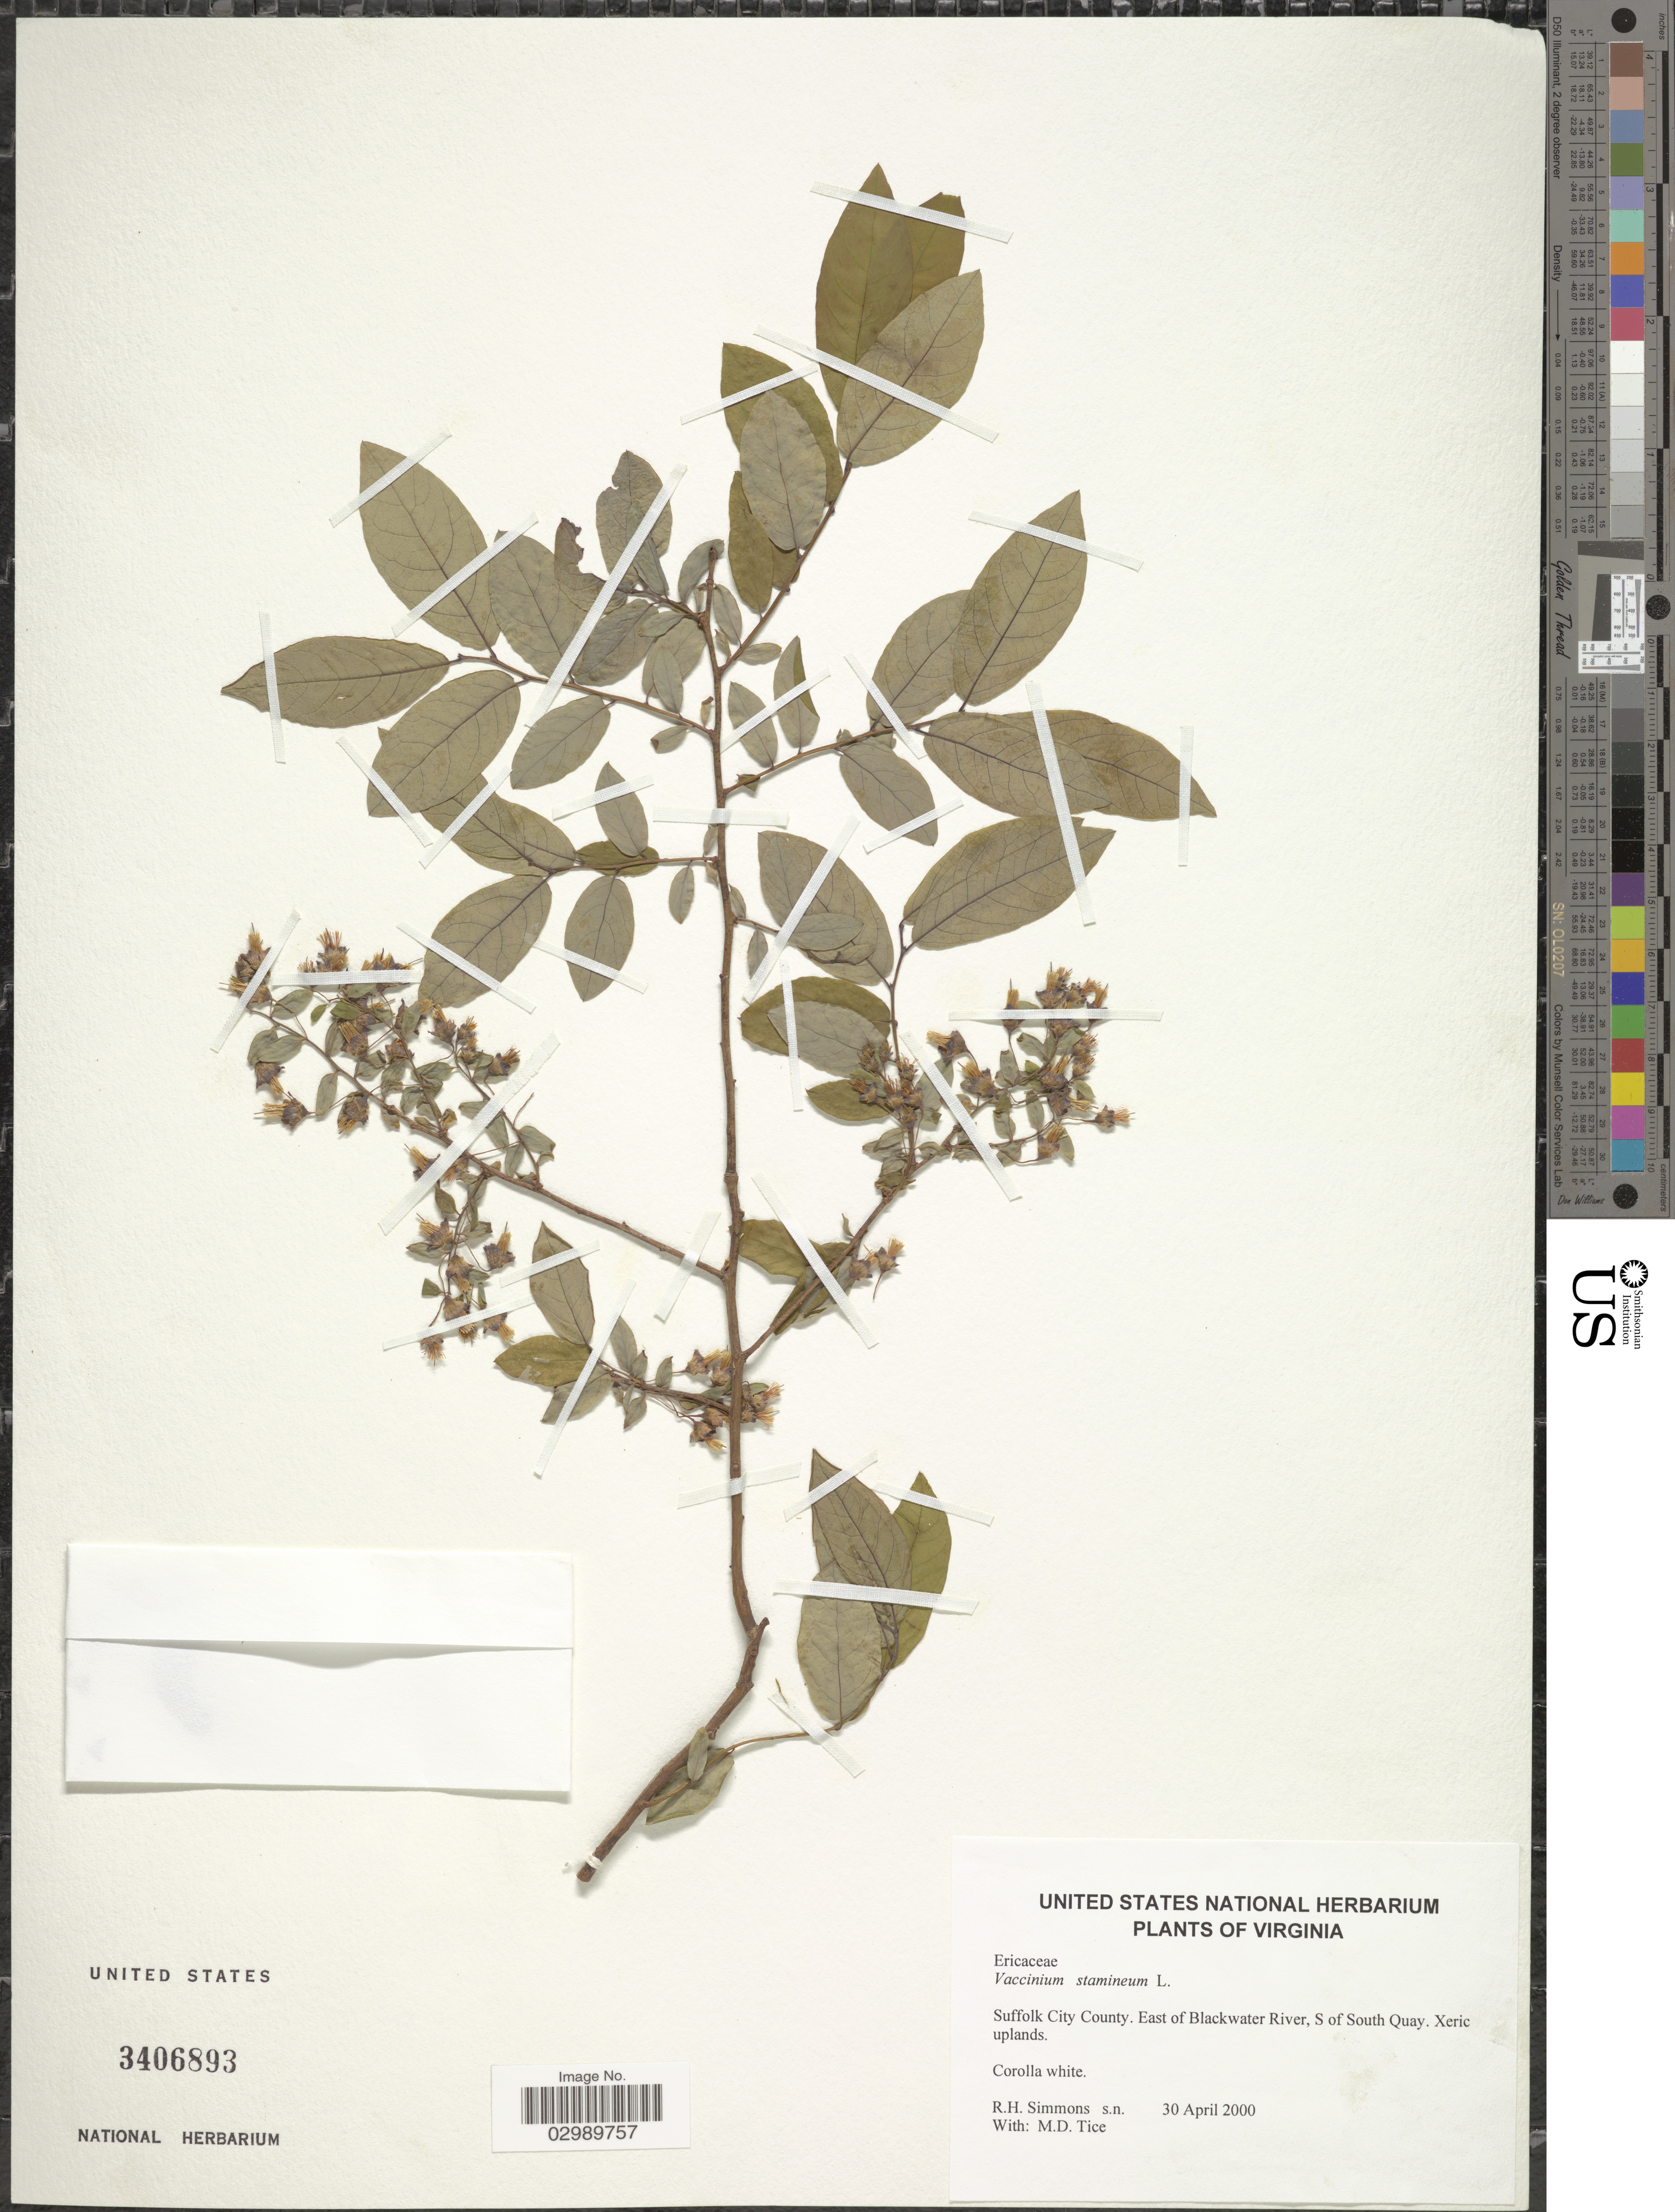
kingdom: Plantae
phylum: Tracheophyta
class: Magnoliopsida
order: Ericales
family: Ericaceae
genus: Vaccinium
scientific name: Vaccinium stamineum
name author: L.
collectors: R. H. Simmons & M. Tice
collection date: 2000-04-30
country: United States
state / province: Virginia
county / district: City of Suffolk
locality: Suffolk City County. East of Blackwater River, S of South Quay.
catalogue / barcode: US 3406893